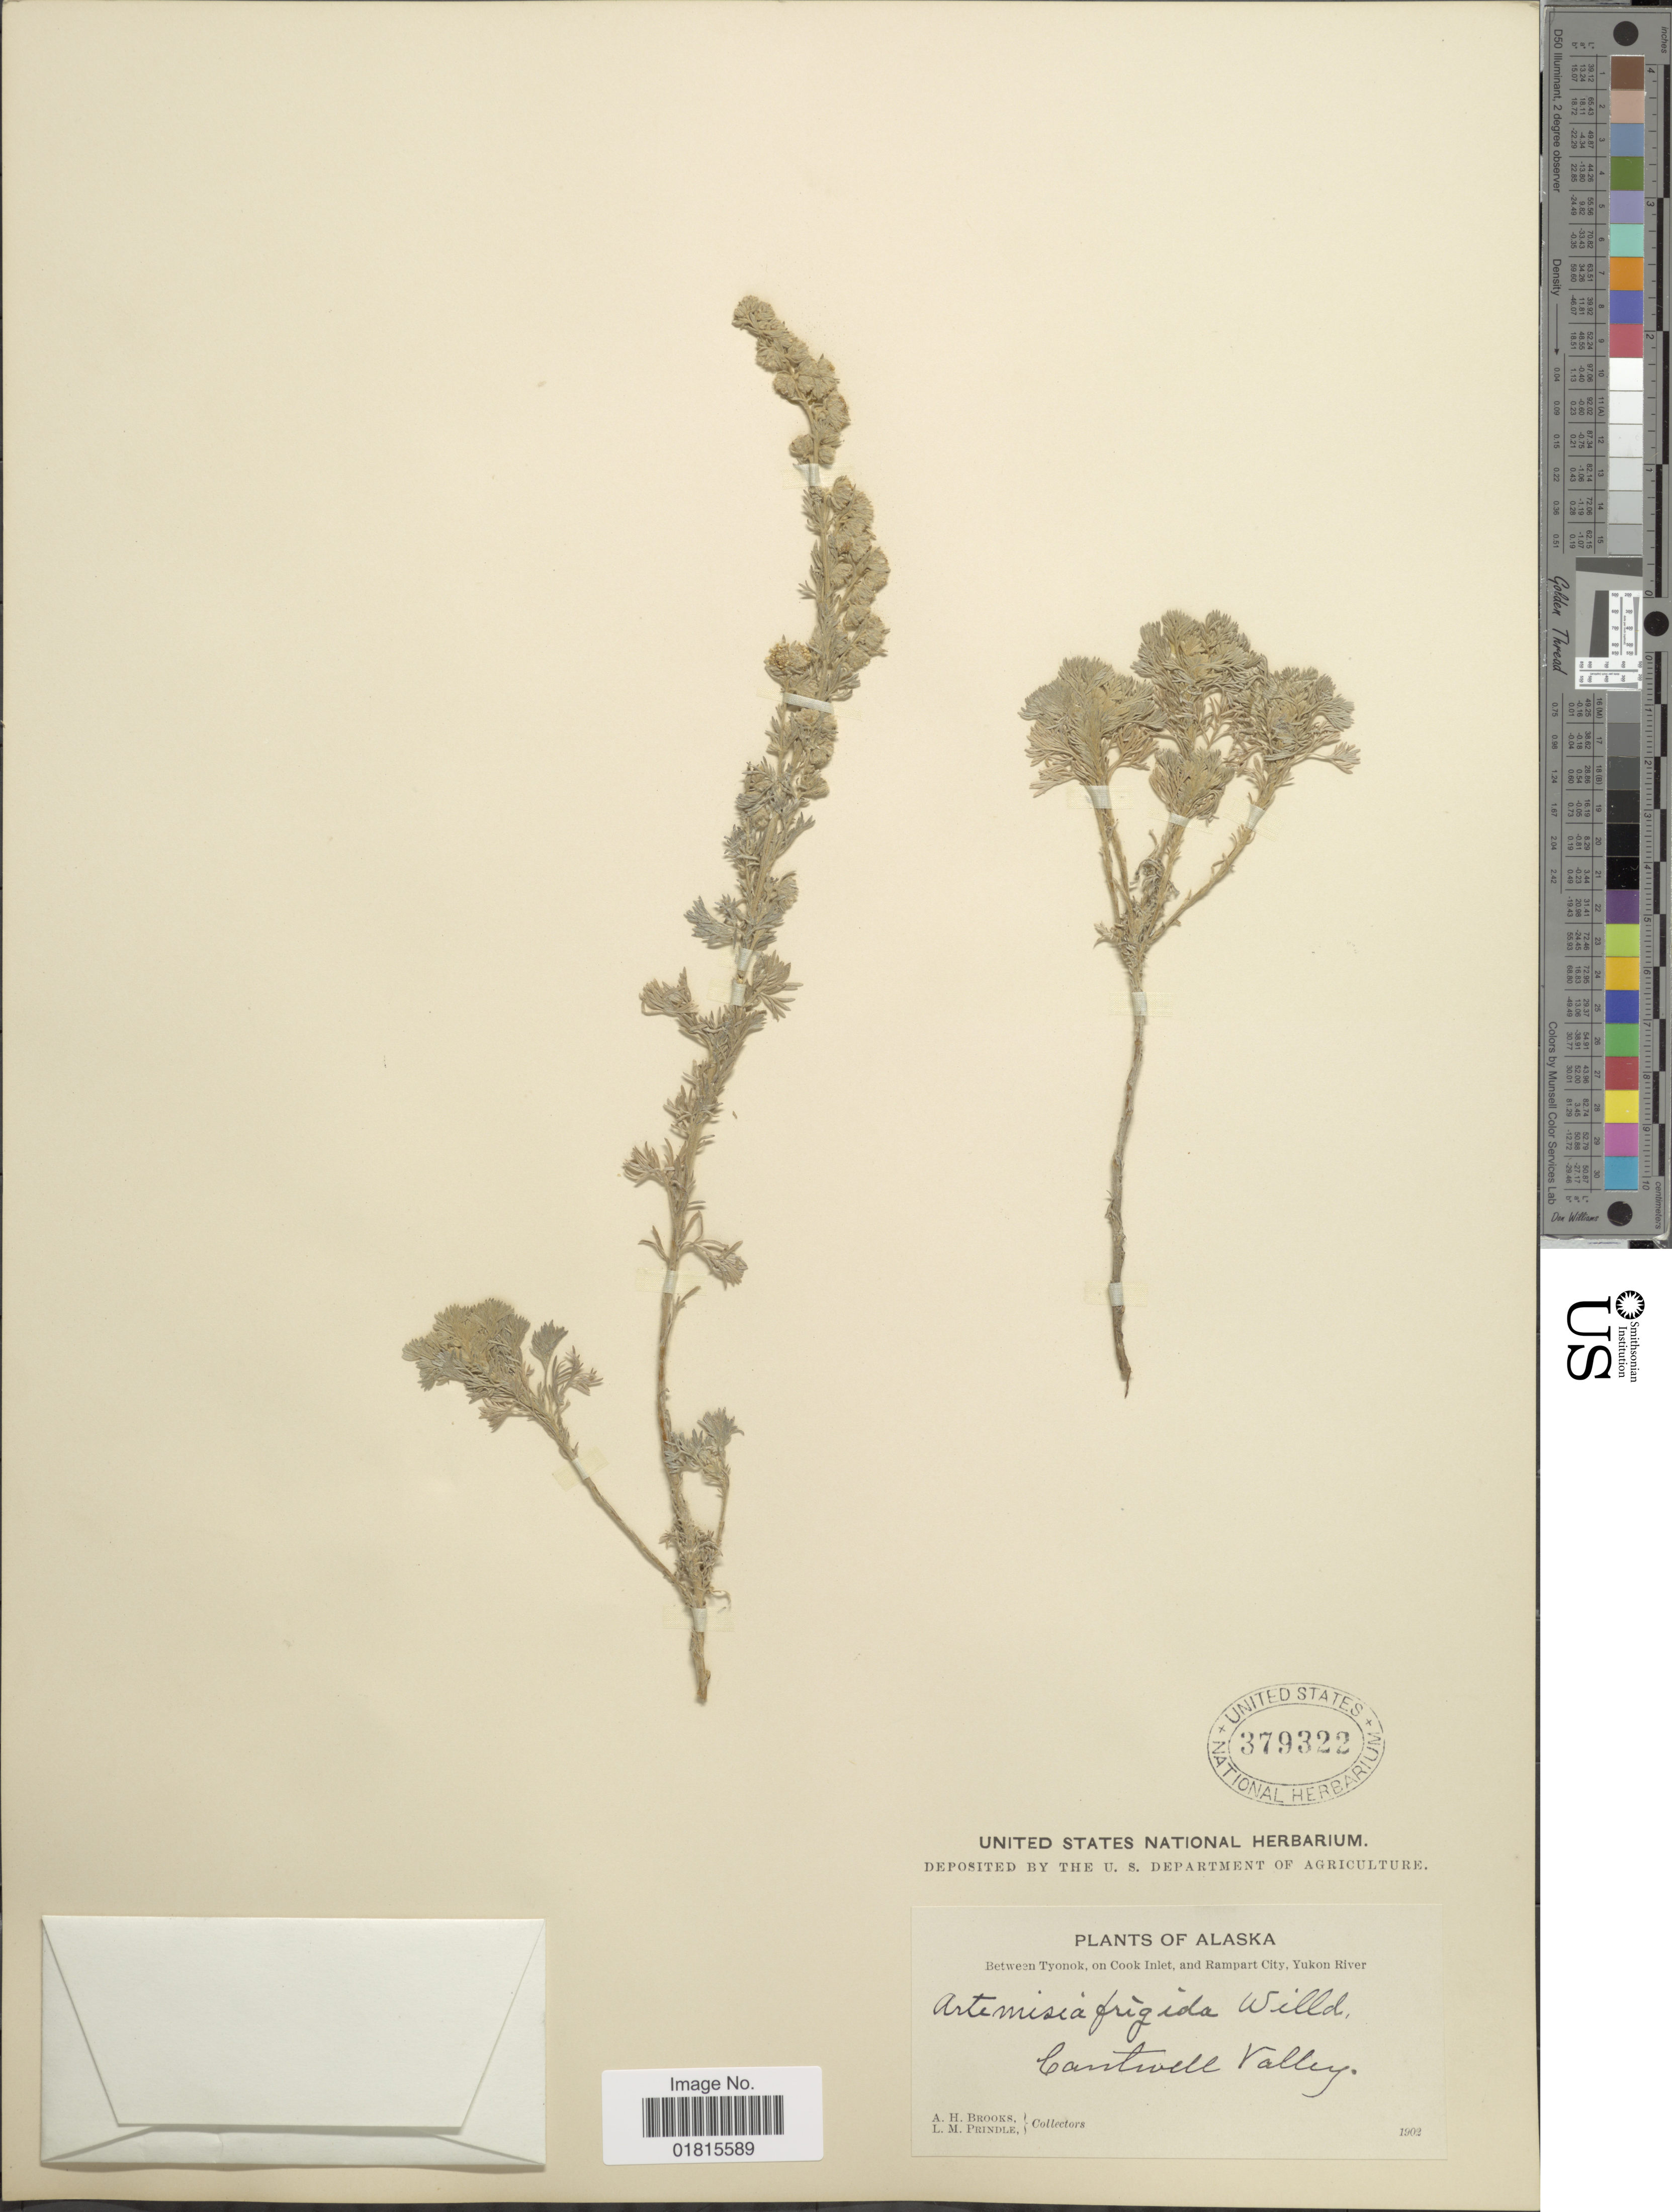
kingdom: Plantae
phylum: Tracheophyta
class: Magnoliopsida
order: Asterales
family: Asteraceae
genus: Artemisia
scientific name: Artemisia frigida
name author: Willd.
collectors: A. Brooks & L. Prindle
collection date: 1902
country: United States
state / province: Alaska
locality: Between Tyonok, on Cook Inlet, and Rampart City, Yukon River, Cantwell Valley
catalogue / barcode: US 379322